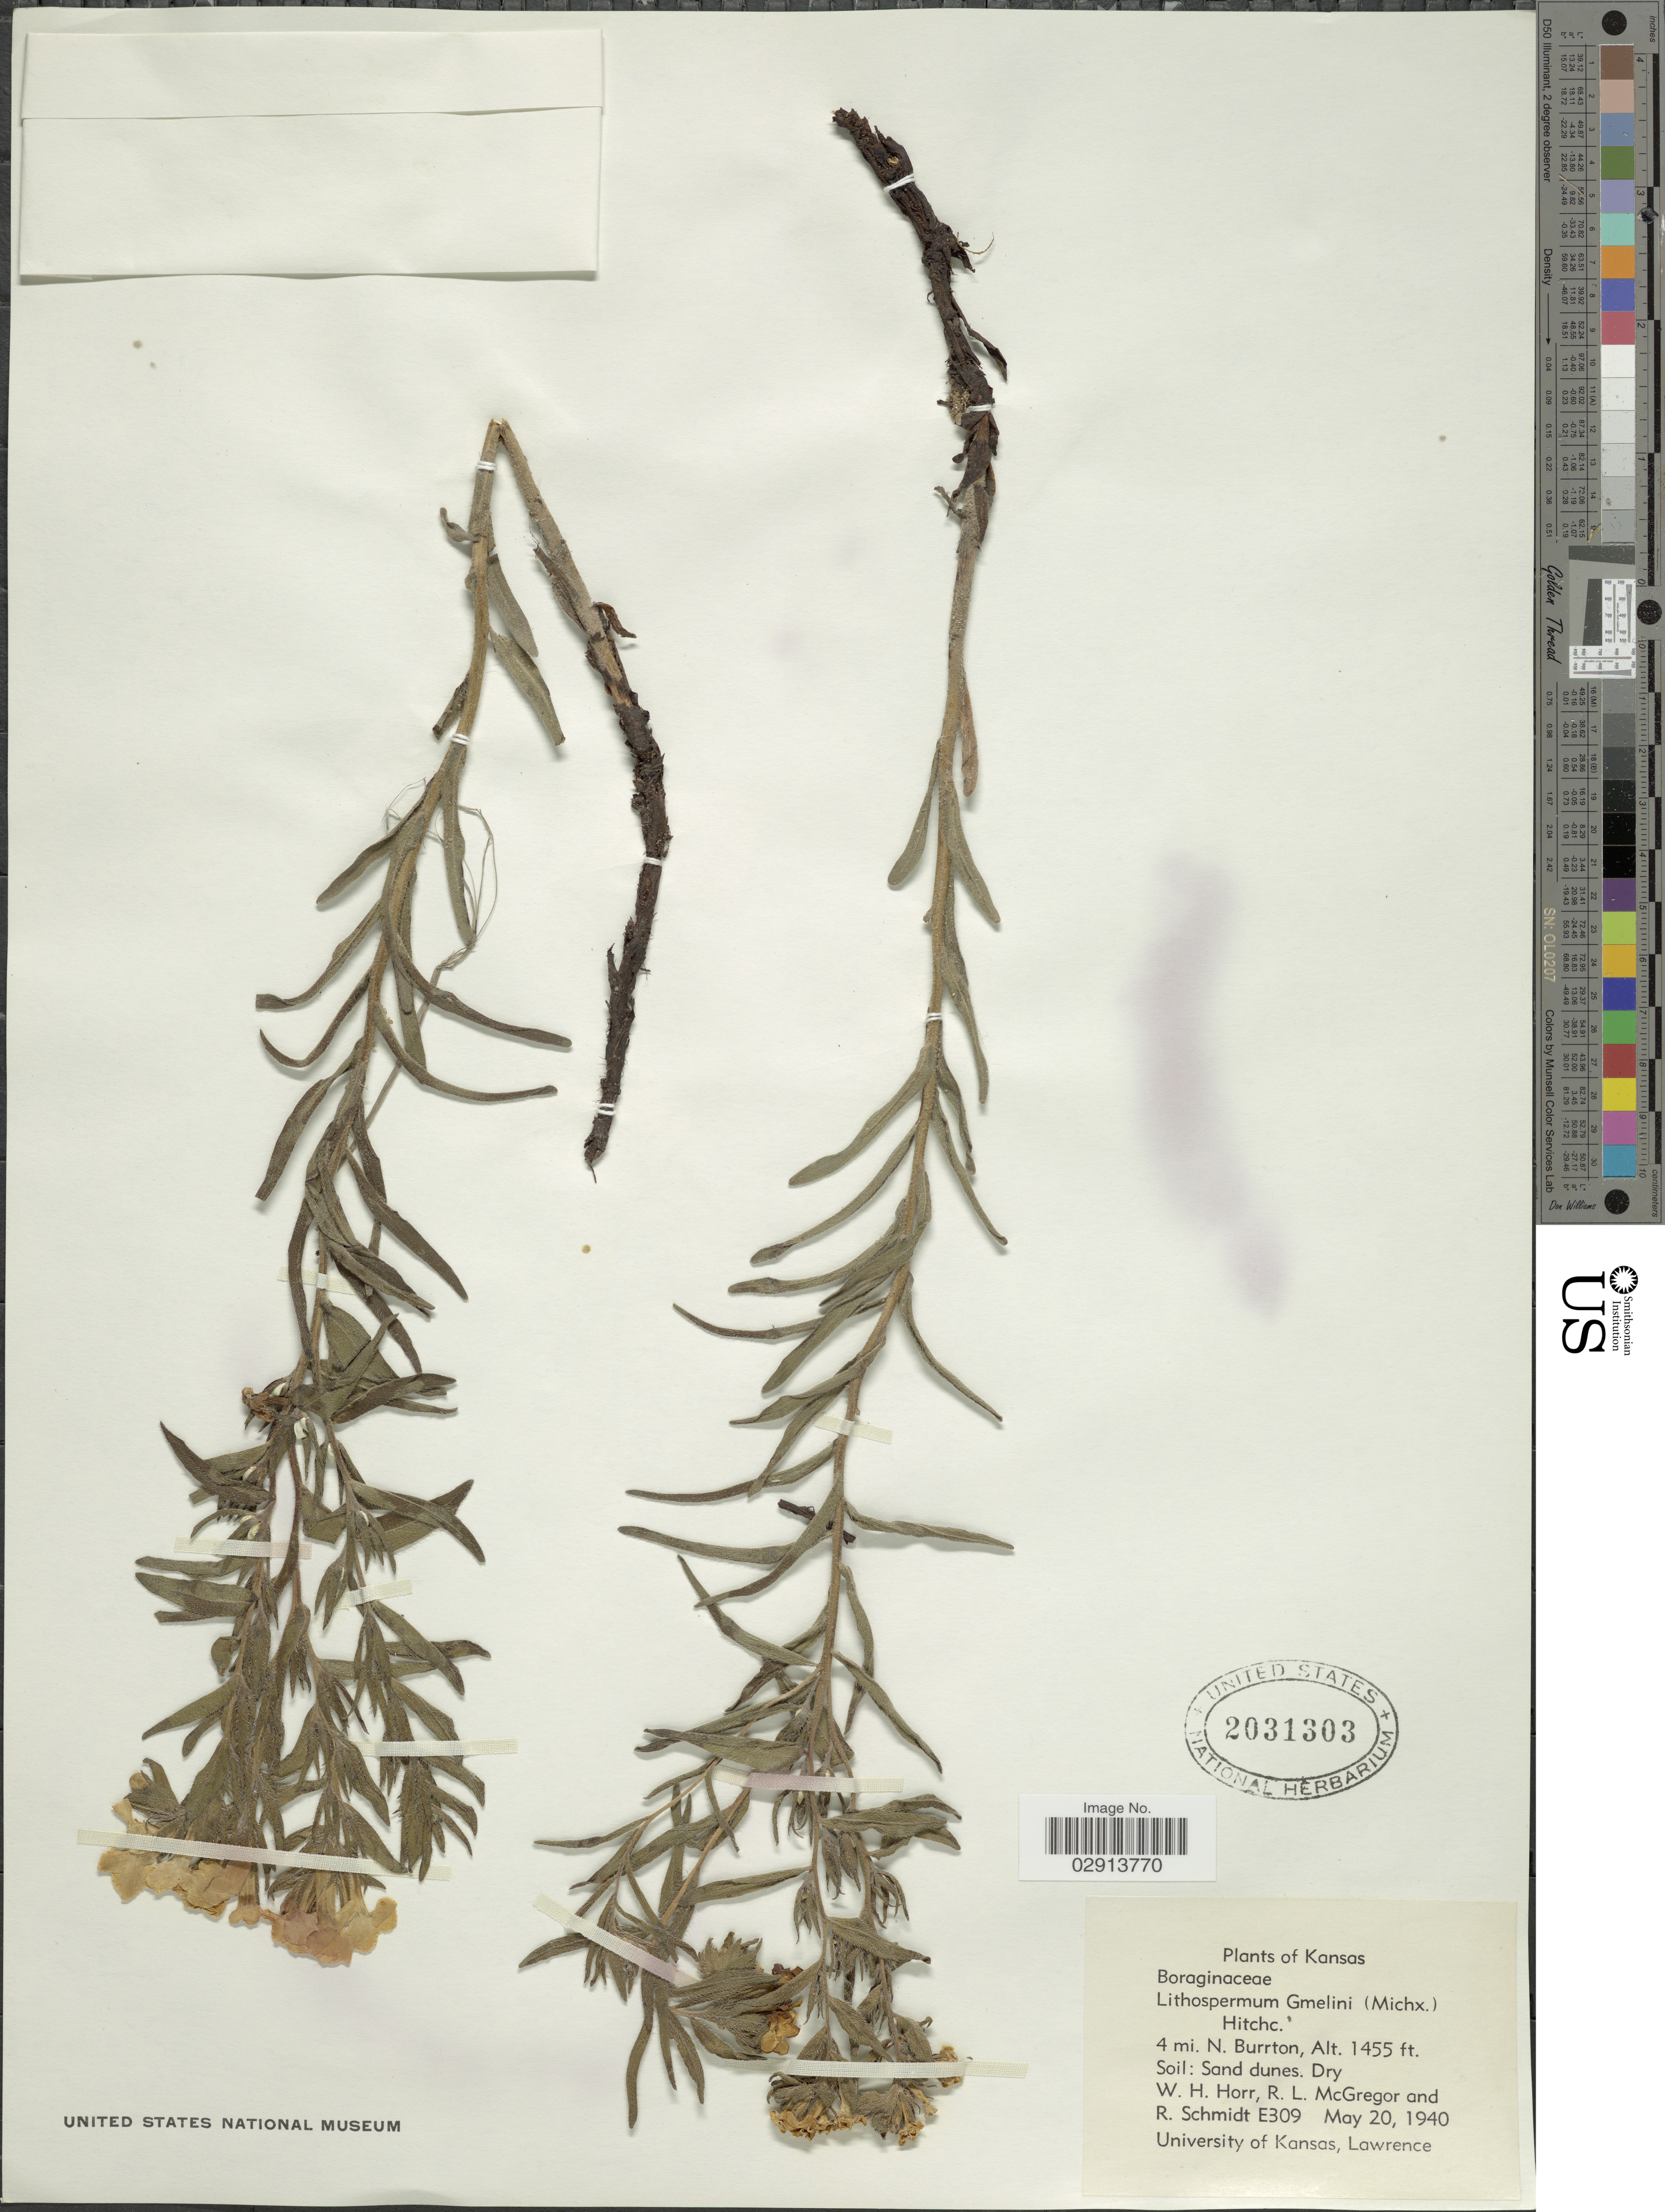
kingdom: Plantae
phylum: Tracheophyta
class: Magnoliopsida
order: Boraginales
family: Boraginaceae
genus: Lithospermum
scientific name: Lithospermum caroliniense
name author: (J.F. Gmel.) MacMill.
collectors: W. H. Horr, R. McGregor & R. Schmidt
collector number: E309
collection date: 1940-05-20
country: United States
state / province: Kansas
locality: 4 mi. N. Burrton.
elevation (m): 443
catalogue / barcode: US 2031303